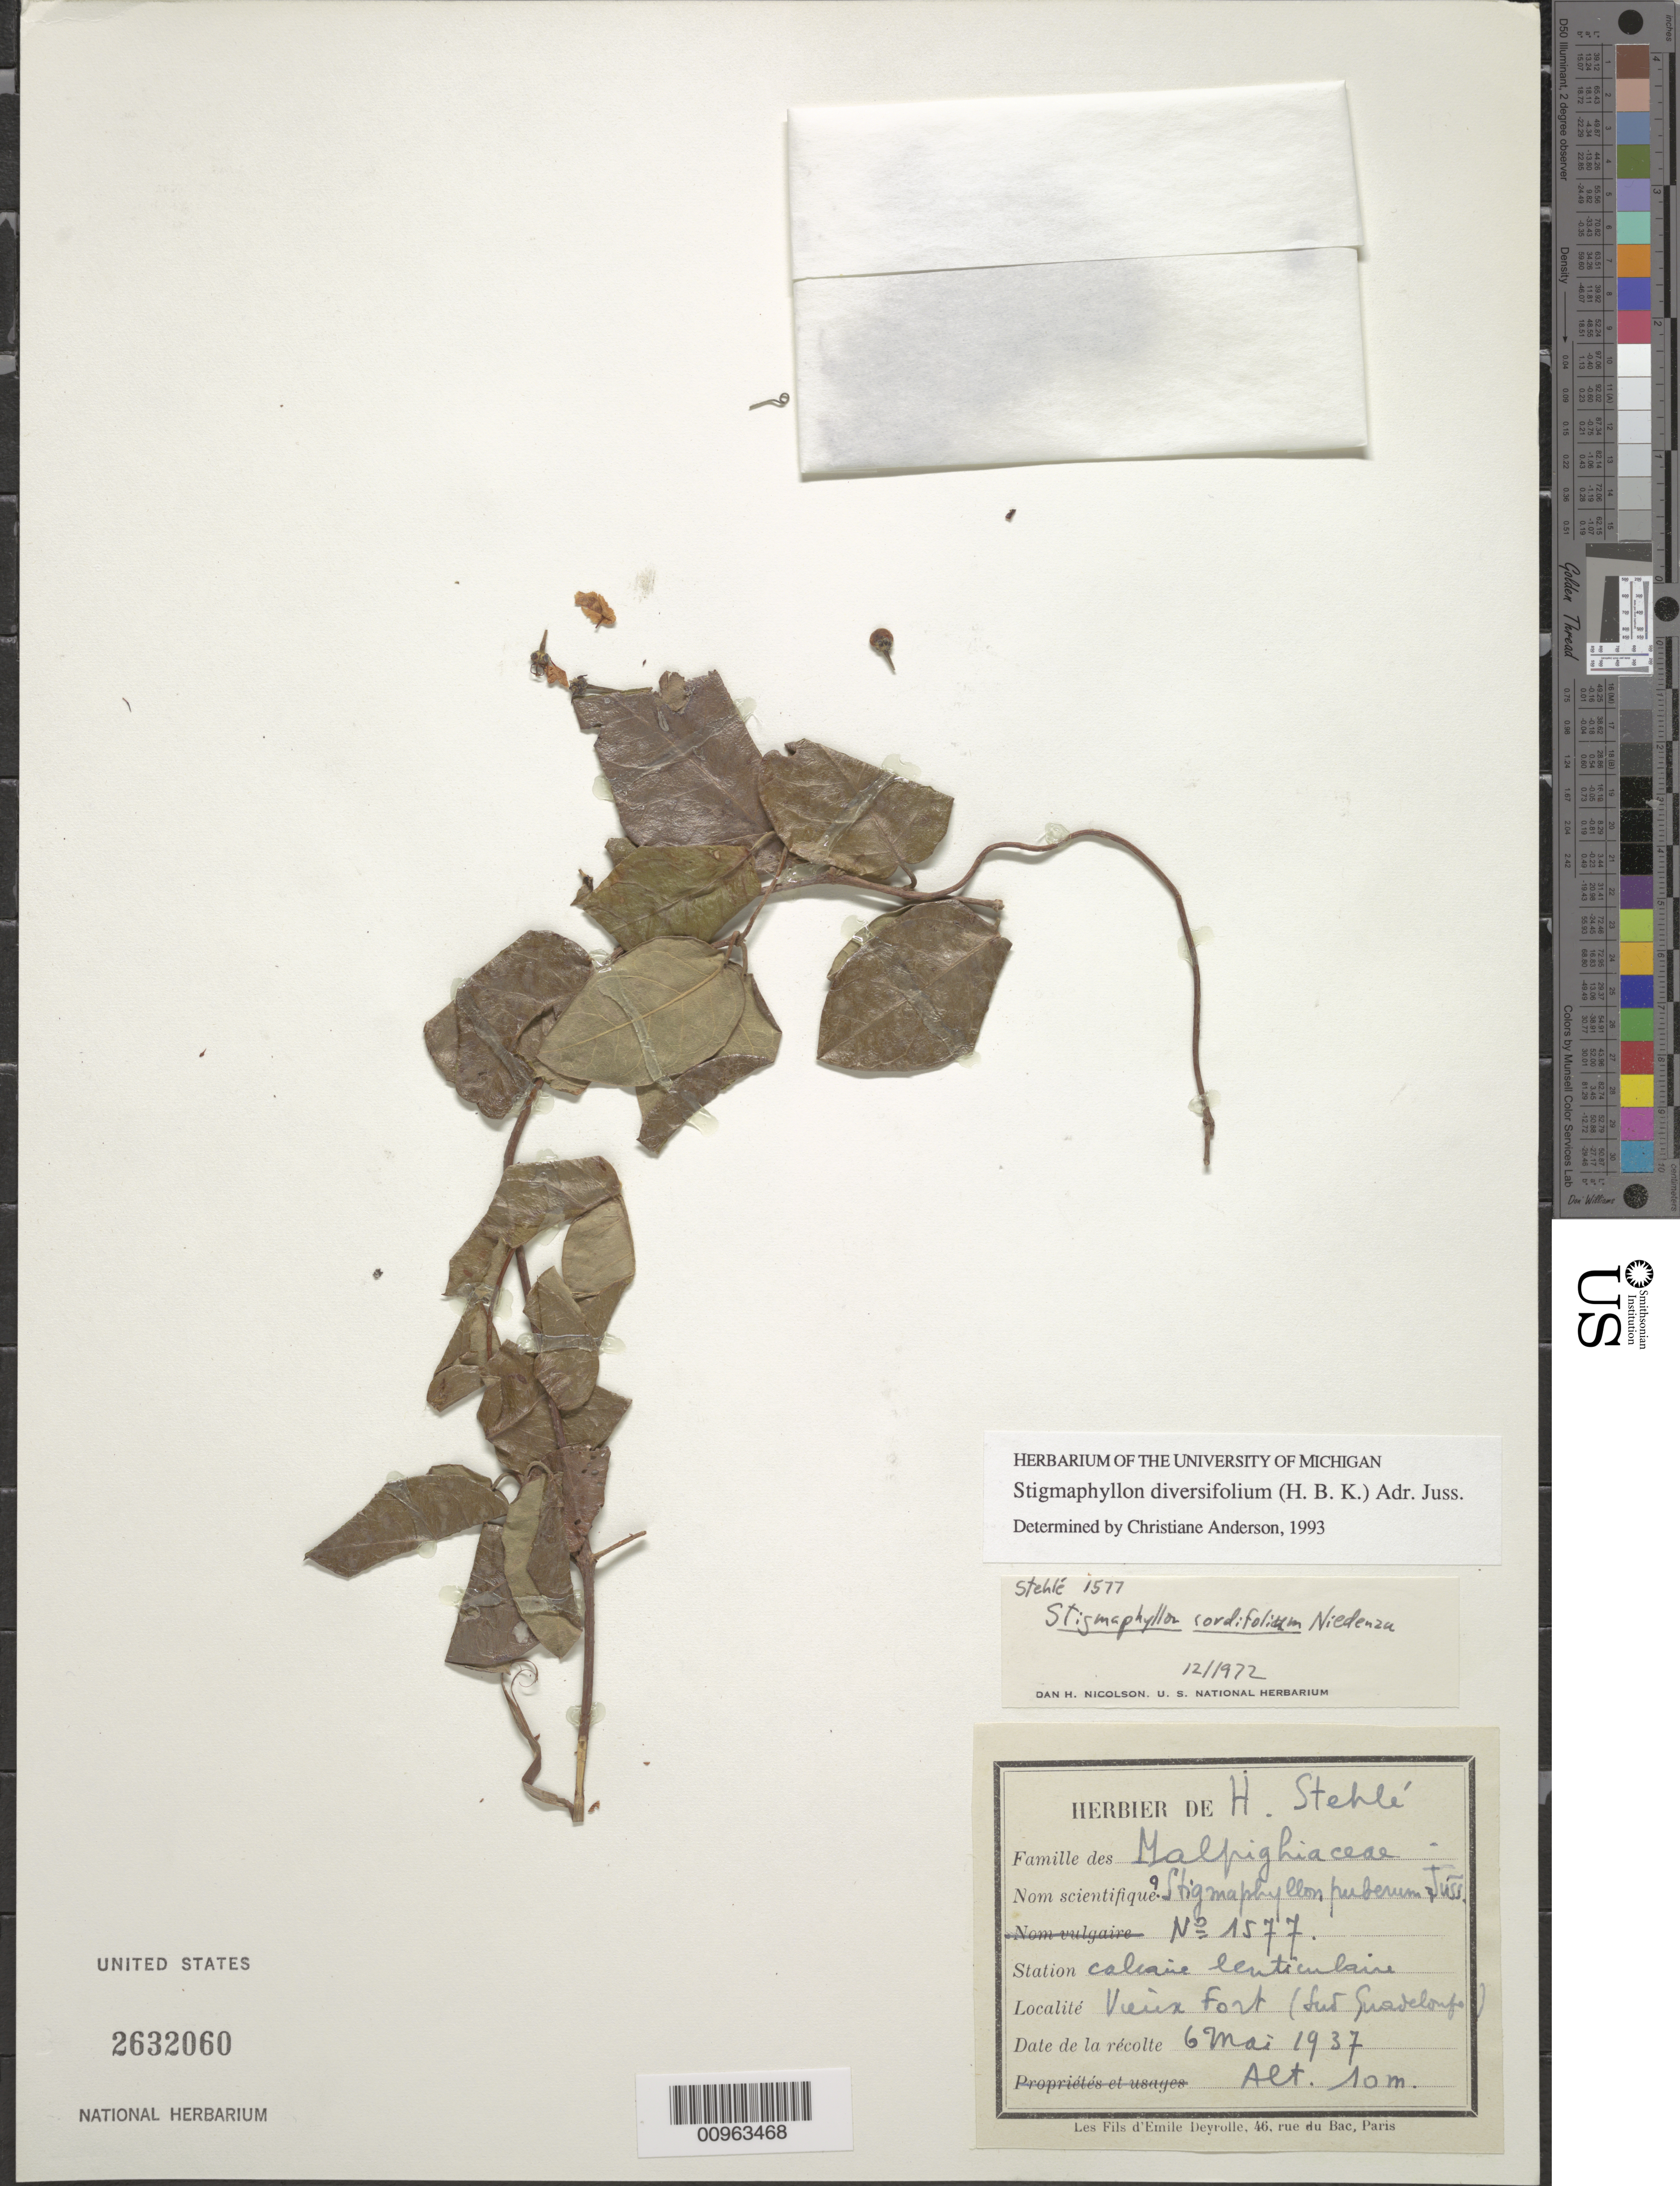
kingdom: Plantae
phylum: Tracheophyta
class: Magnoliopsida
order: Malpighiales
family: Malpighiaceae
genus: Stigmaphyllon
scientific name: Stigmaphyllon diversifolium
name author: (Kunth) A. Juss.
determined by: Anderson, C.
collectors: H. Stehlé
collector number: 1577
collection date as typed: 06 May 1937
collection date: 1937-05-06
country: Guadeloupe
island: Basse Terre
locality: Vieux Fort (Sud Guadeloupe)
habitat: Calcaire lenticulaire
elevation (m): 10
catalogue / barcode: US 232060